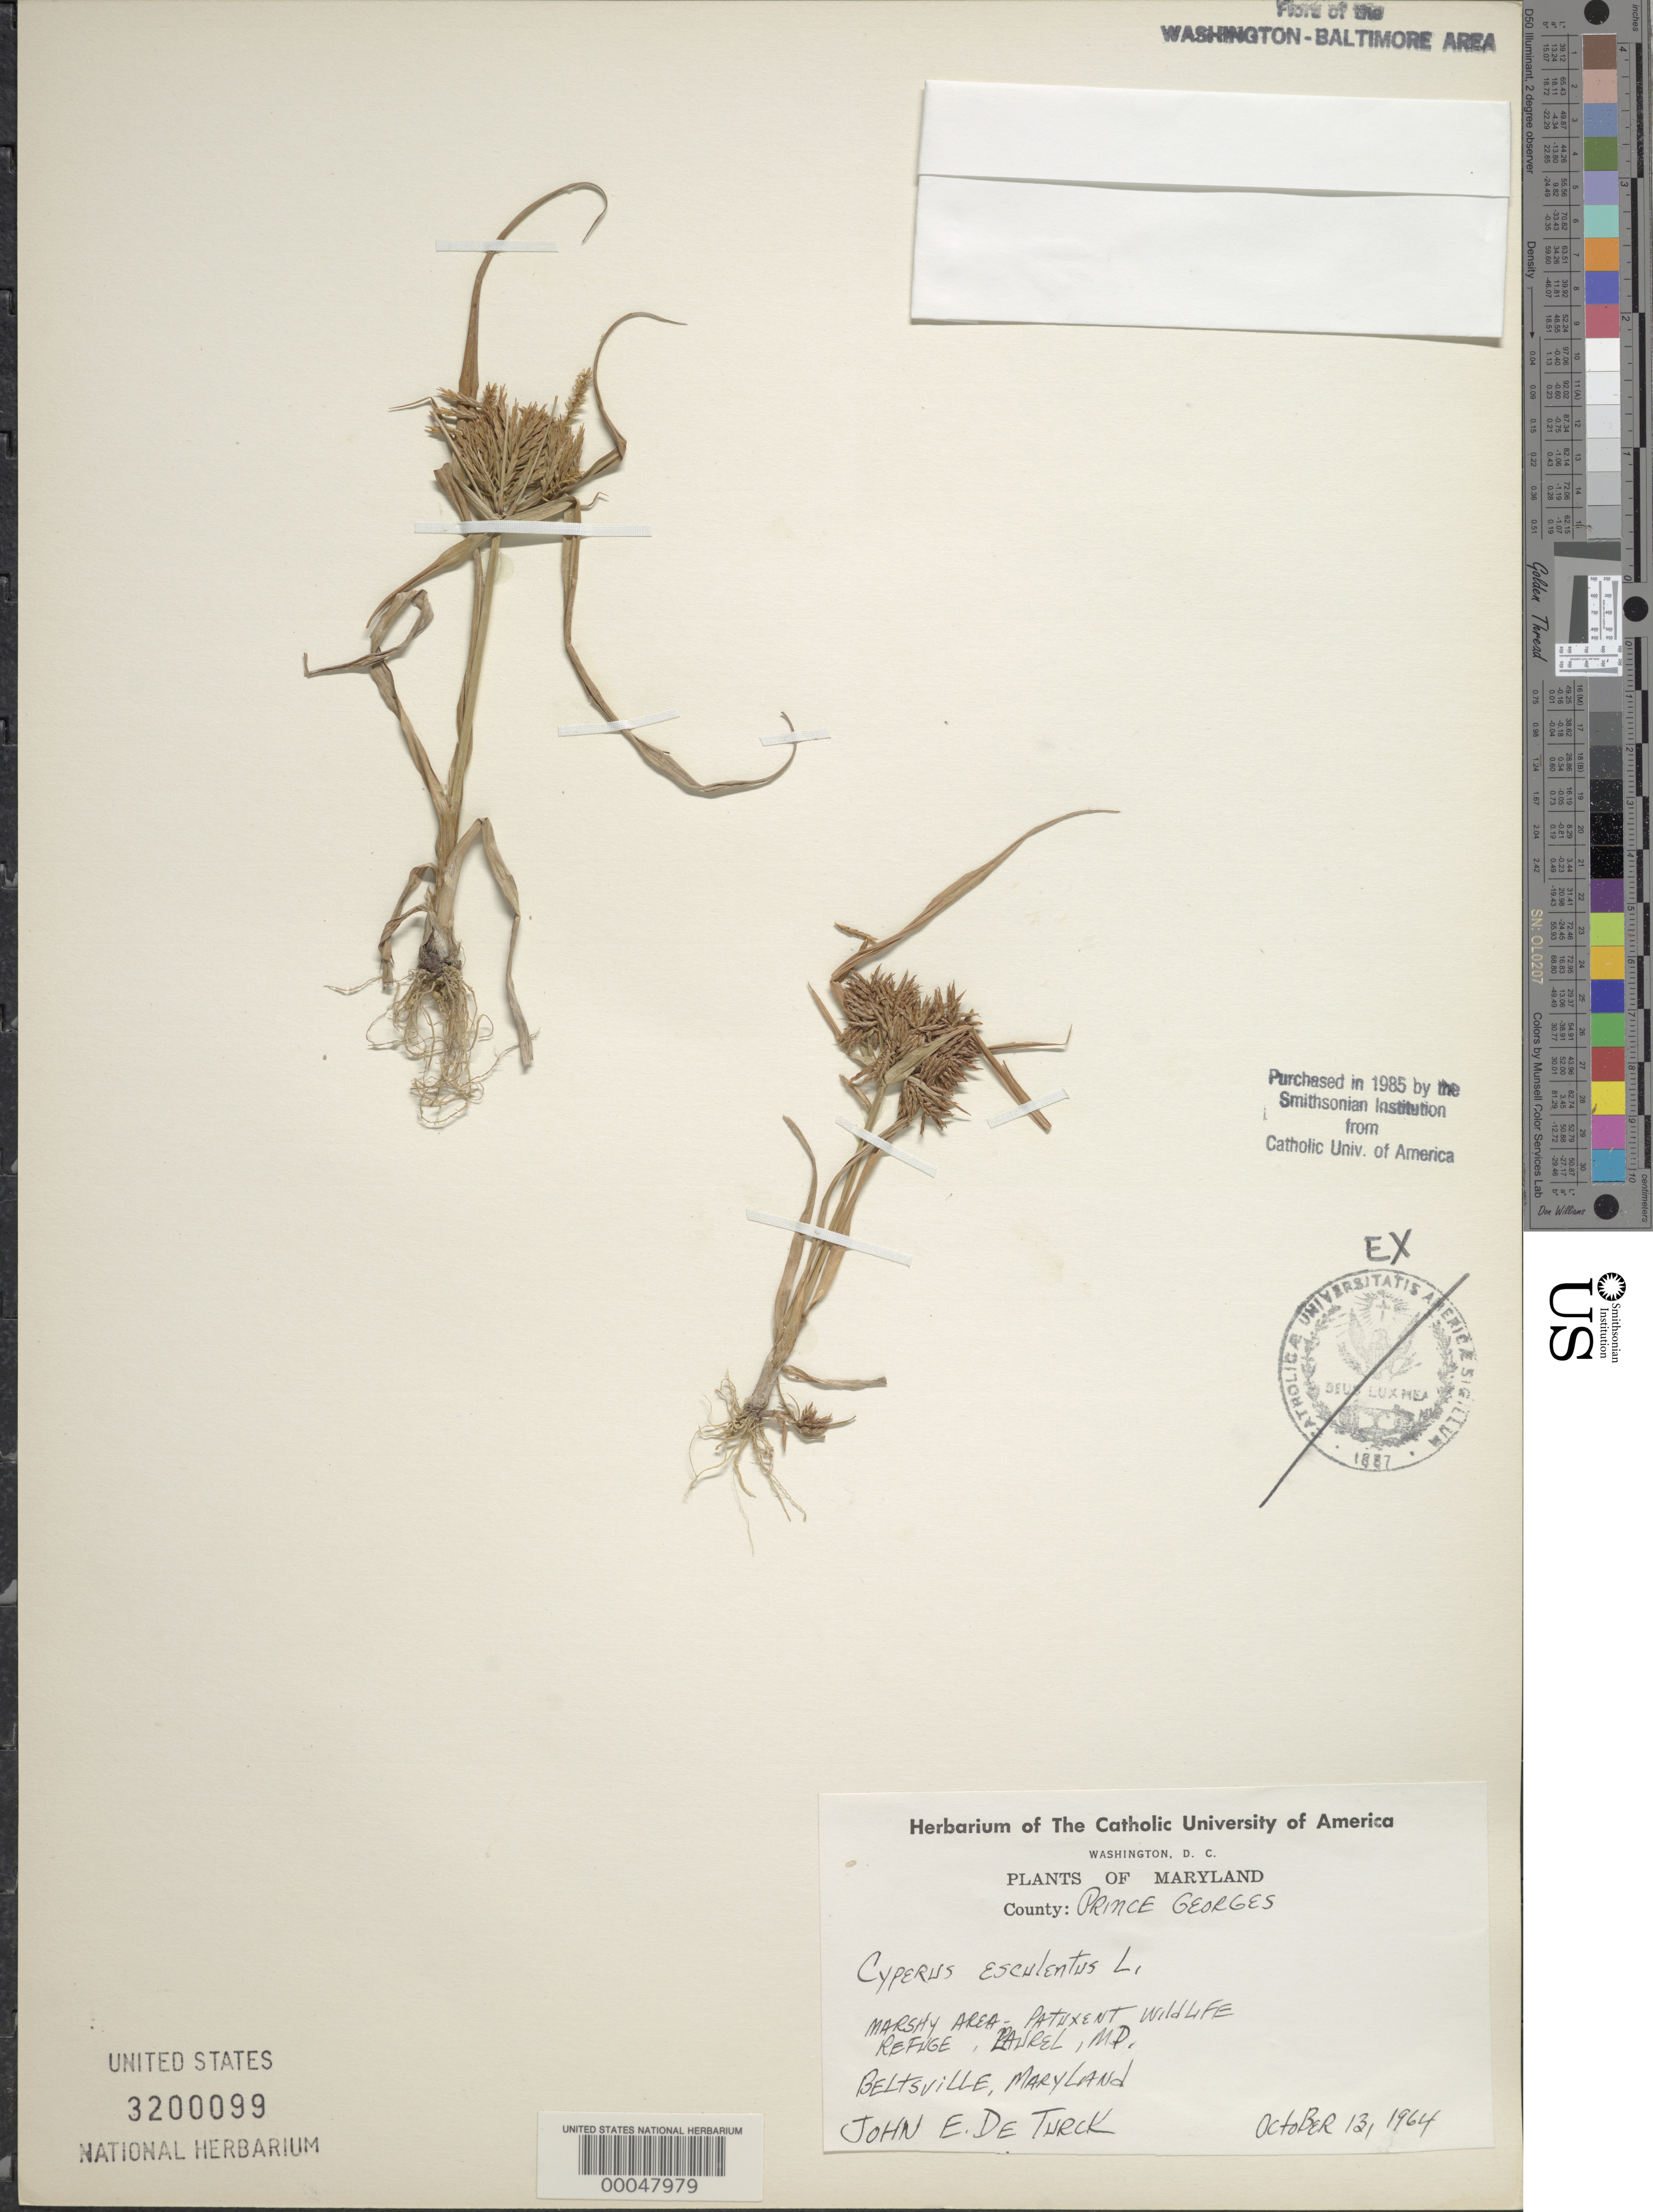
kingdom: Plantae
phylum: Tracheophyta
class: Liliopsida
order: Poales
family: Cyperaceae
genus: Cyperus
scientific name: Cyperus esculentus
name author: L.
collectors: J. de Turck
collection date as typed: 13 Oct 1964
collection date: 1964-10-13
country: United States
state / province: Maryland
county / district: Prince George's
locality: Patuxent Wildlife Refuge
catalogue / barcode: US 3200099